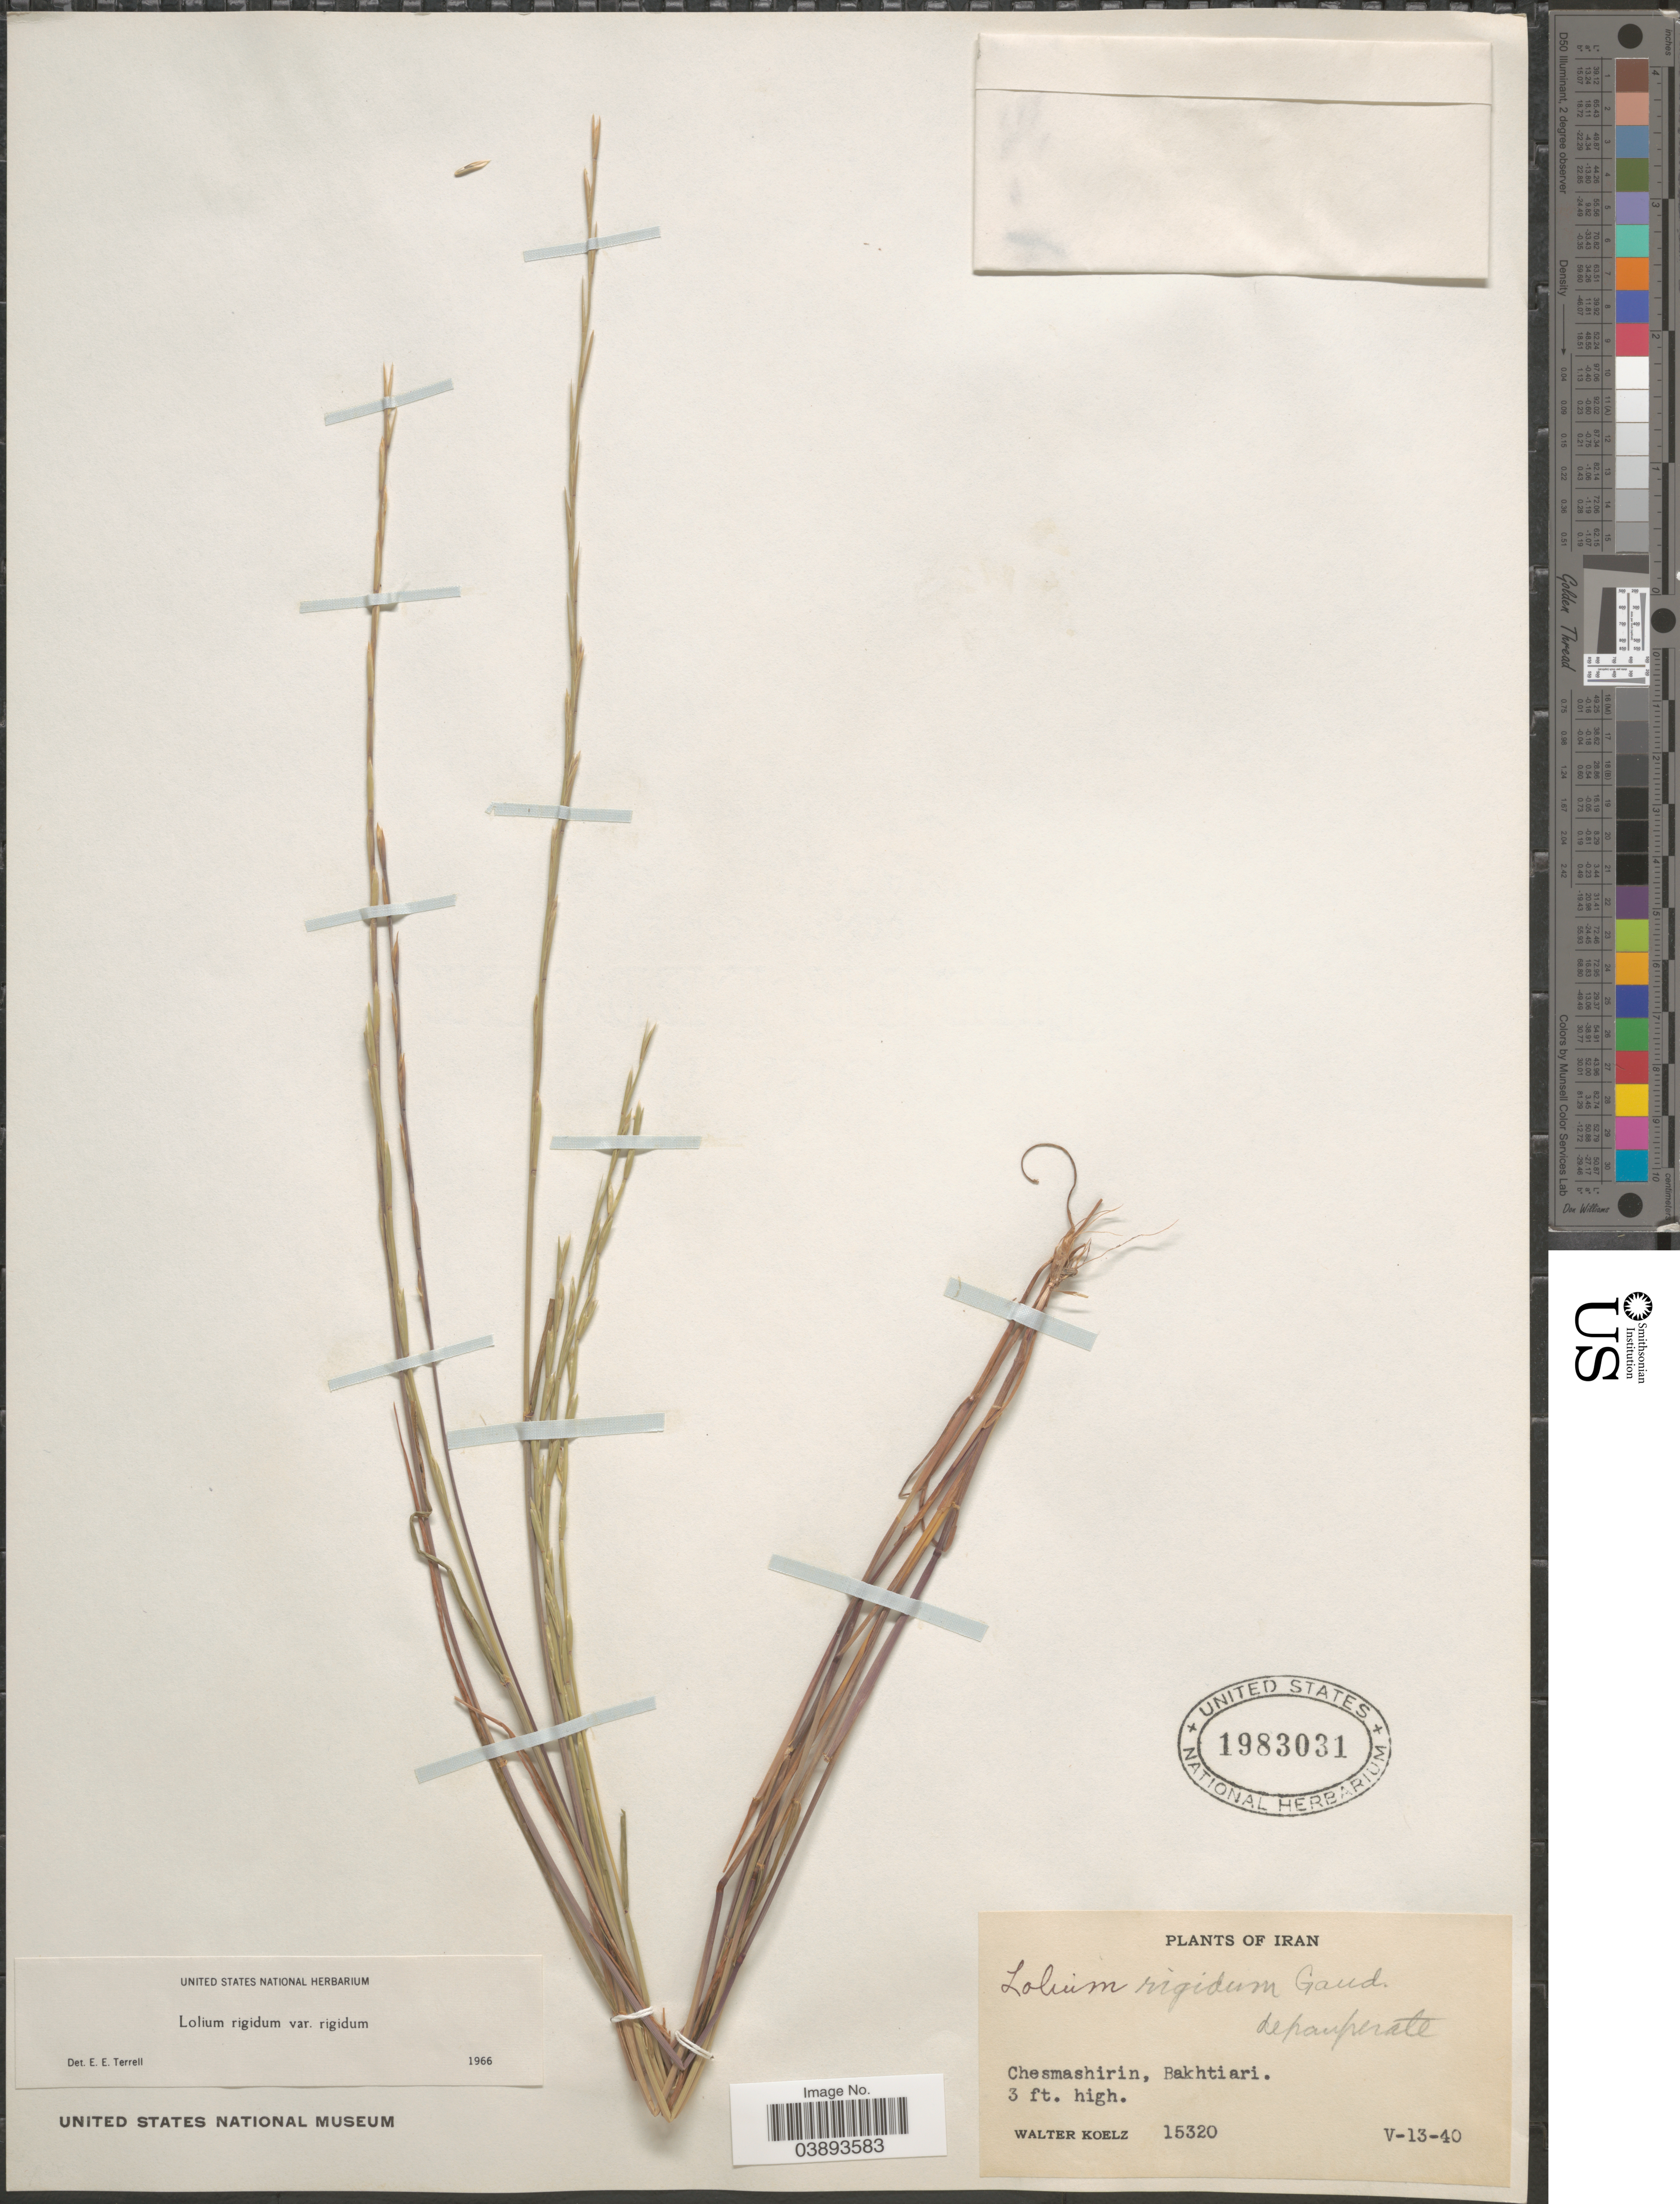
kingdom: Plantae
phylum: Tracheophyta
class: Liliopsida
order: Poales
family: Poaceae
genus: Lolium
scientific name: Lolium rigidum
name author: Gaudin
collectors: W. N. Koelz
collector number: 15320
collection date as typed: Transcribed d/m/y: 13/5/40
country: Iran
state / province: Chahar Mahaal and Bakhtiari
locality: Chesmashirin, Bakhtiari.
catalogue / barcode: US 1983031